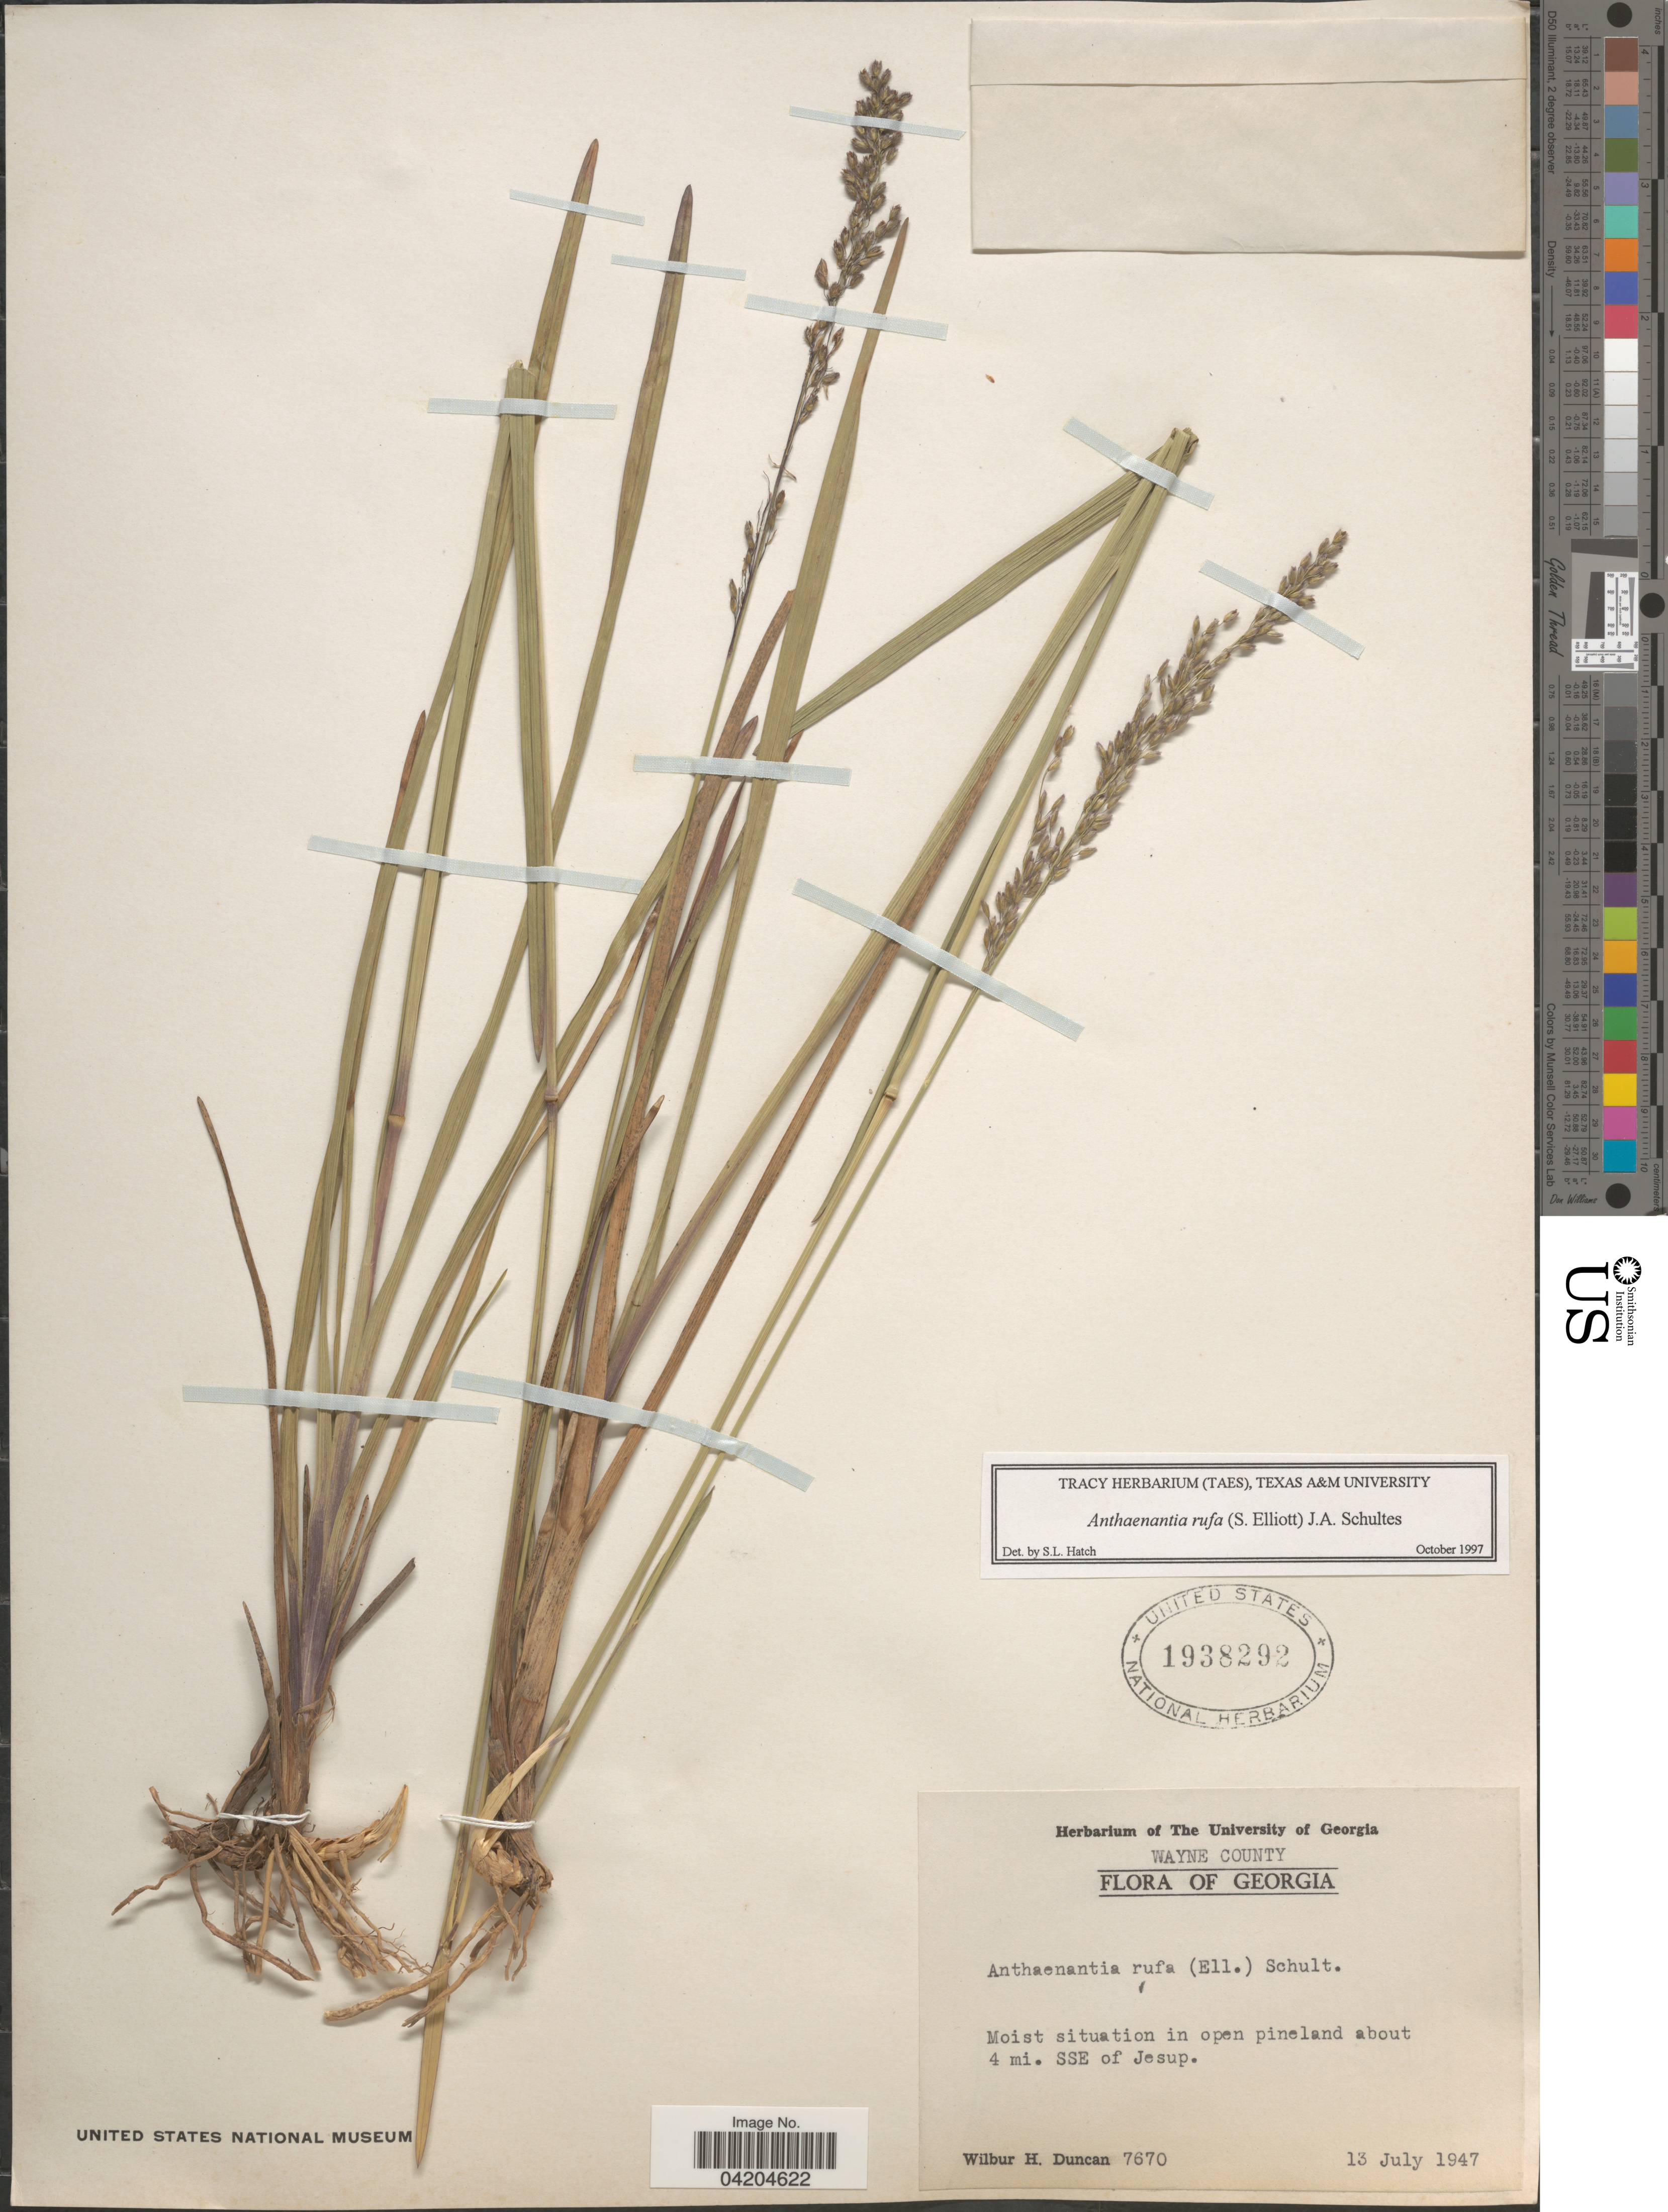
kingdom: Plantae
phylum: Tracheophyta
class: Liliopsida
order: Poales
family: Poaceae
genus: Anthaenantia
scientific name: Anthaenantia rufa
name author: (Elliott) Schult.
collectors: W. H. Duncan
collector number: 7670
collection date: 1947-07-13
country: United States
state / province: Georgia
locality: Wayne County. Moist situation in open pineland about 4 mi. SSE of Jesup.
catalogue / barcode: US 1938292